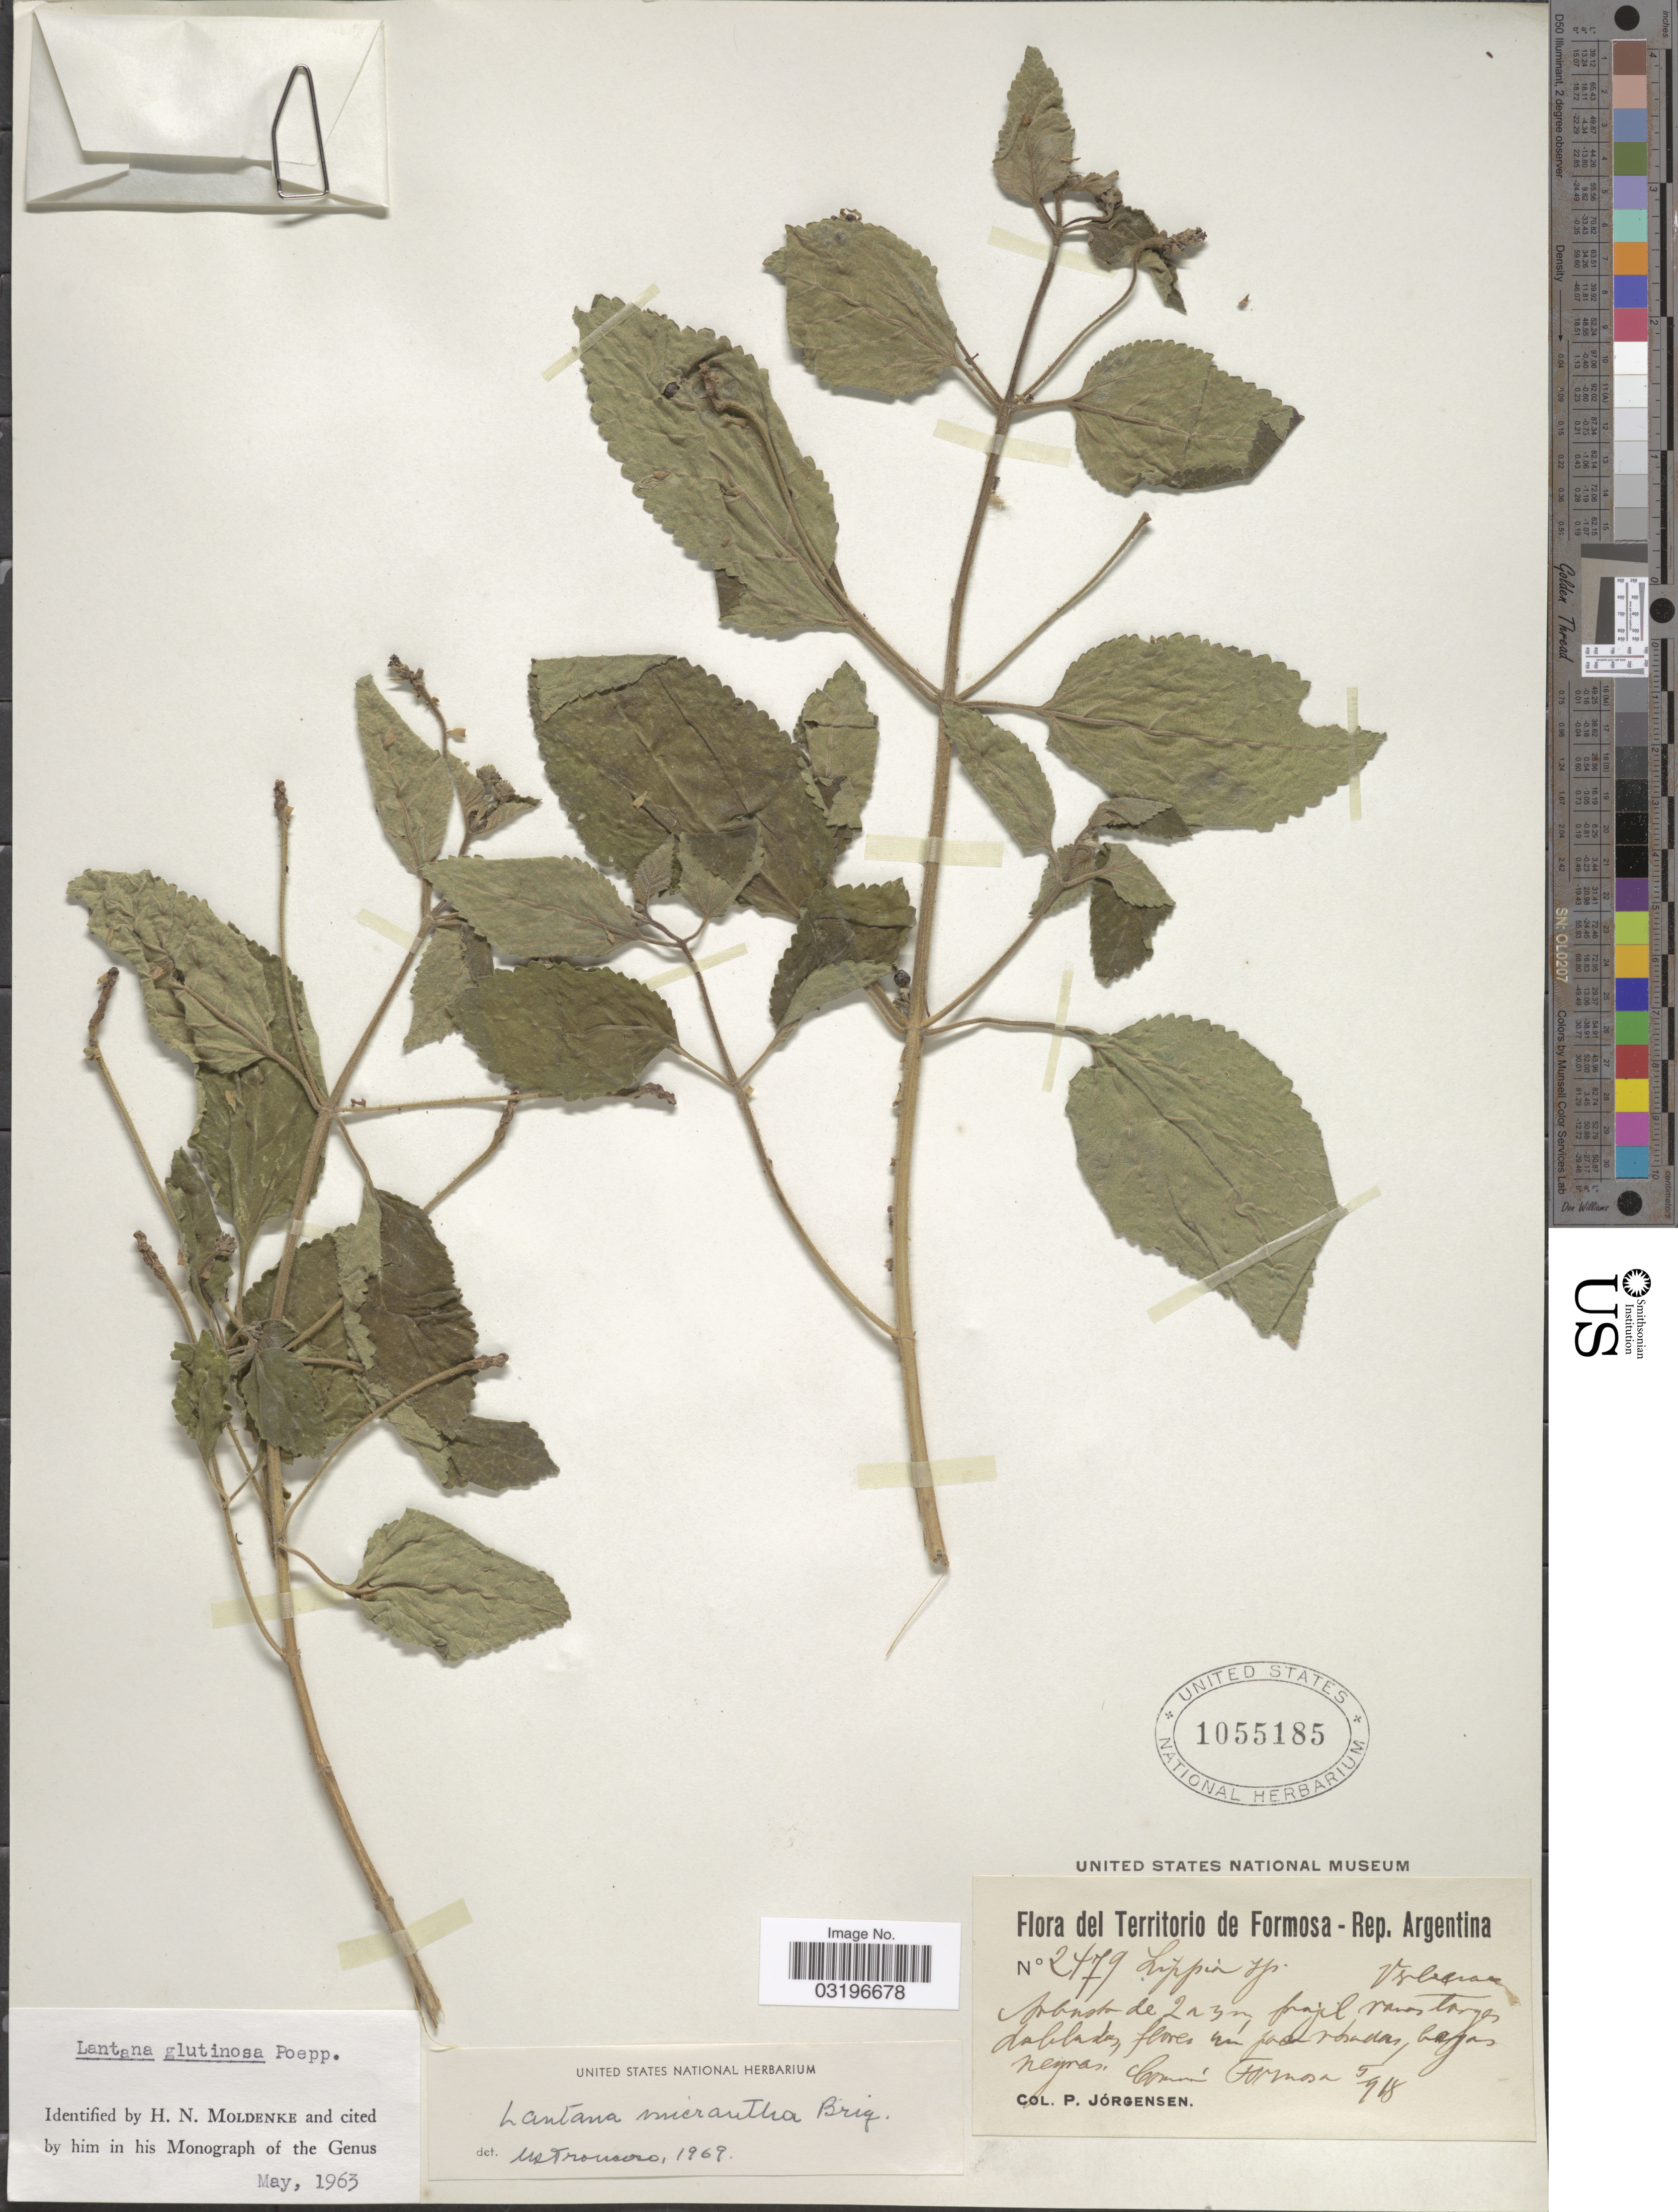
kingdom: Plantae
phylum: Tracheophyta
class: Magnoliopsida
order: Lamiales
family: Verbenaceae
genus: Lantana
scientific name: Lantana glutinosa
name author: Poepp.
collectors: P. Jörgensen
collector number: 2479*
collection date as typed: Transcribed d/m/y: 5/9/18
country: Argentina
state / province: Formosa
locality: Territorio de Formosa.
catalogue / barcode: US 1055185